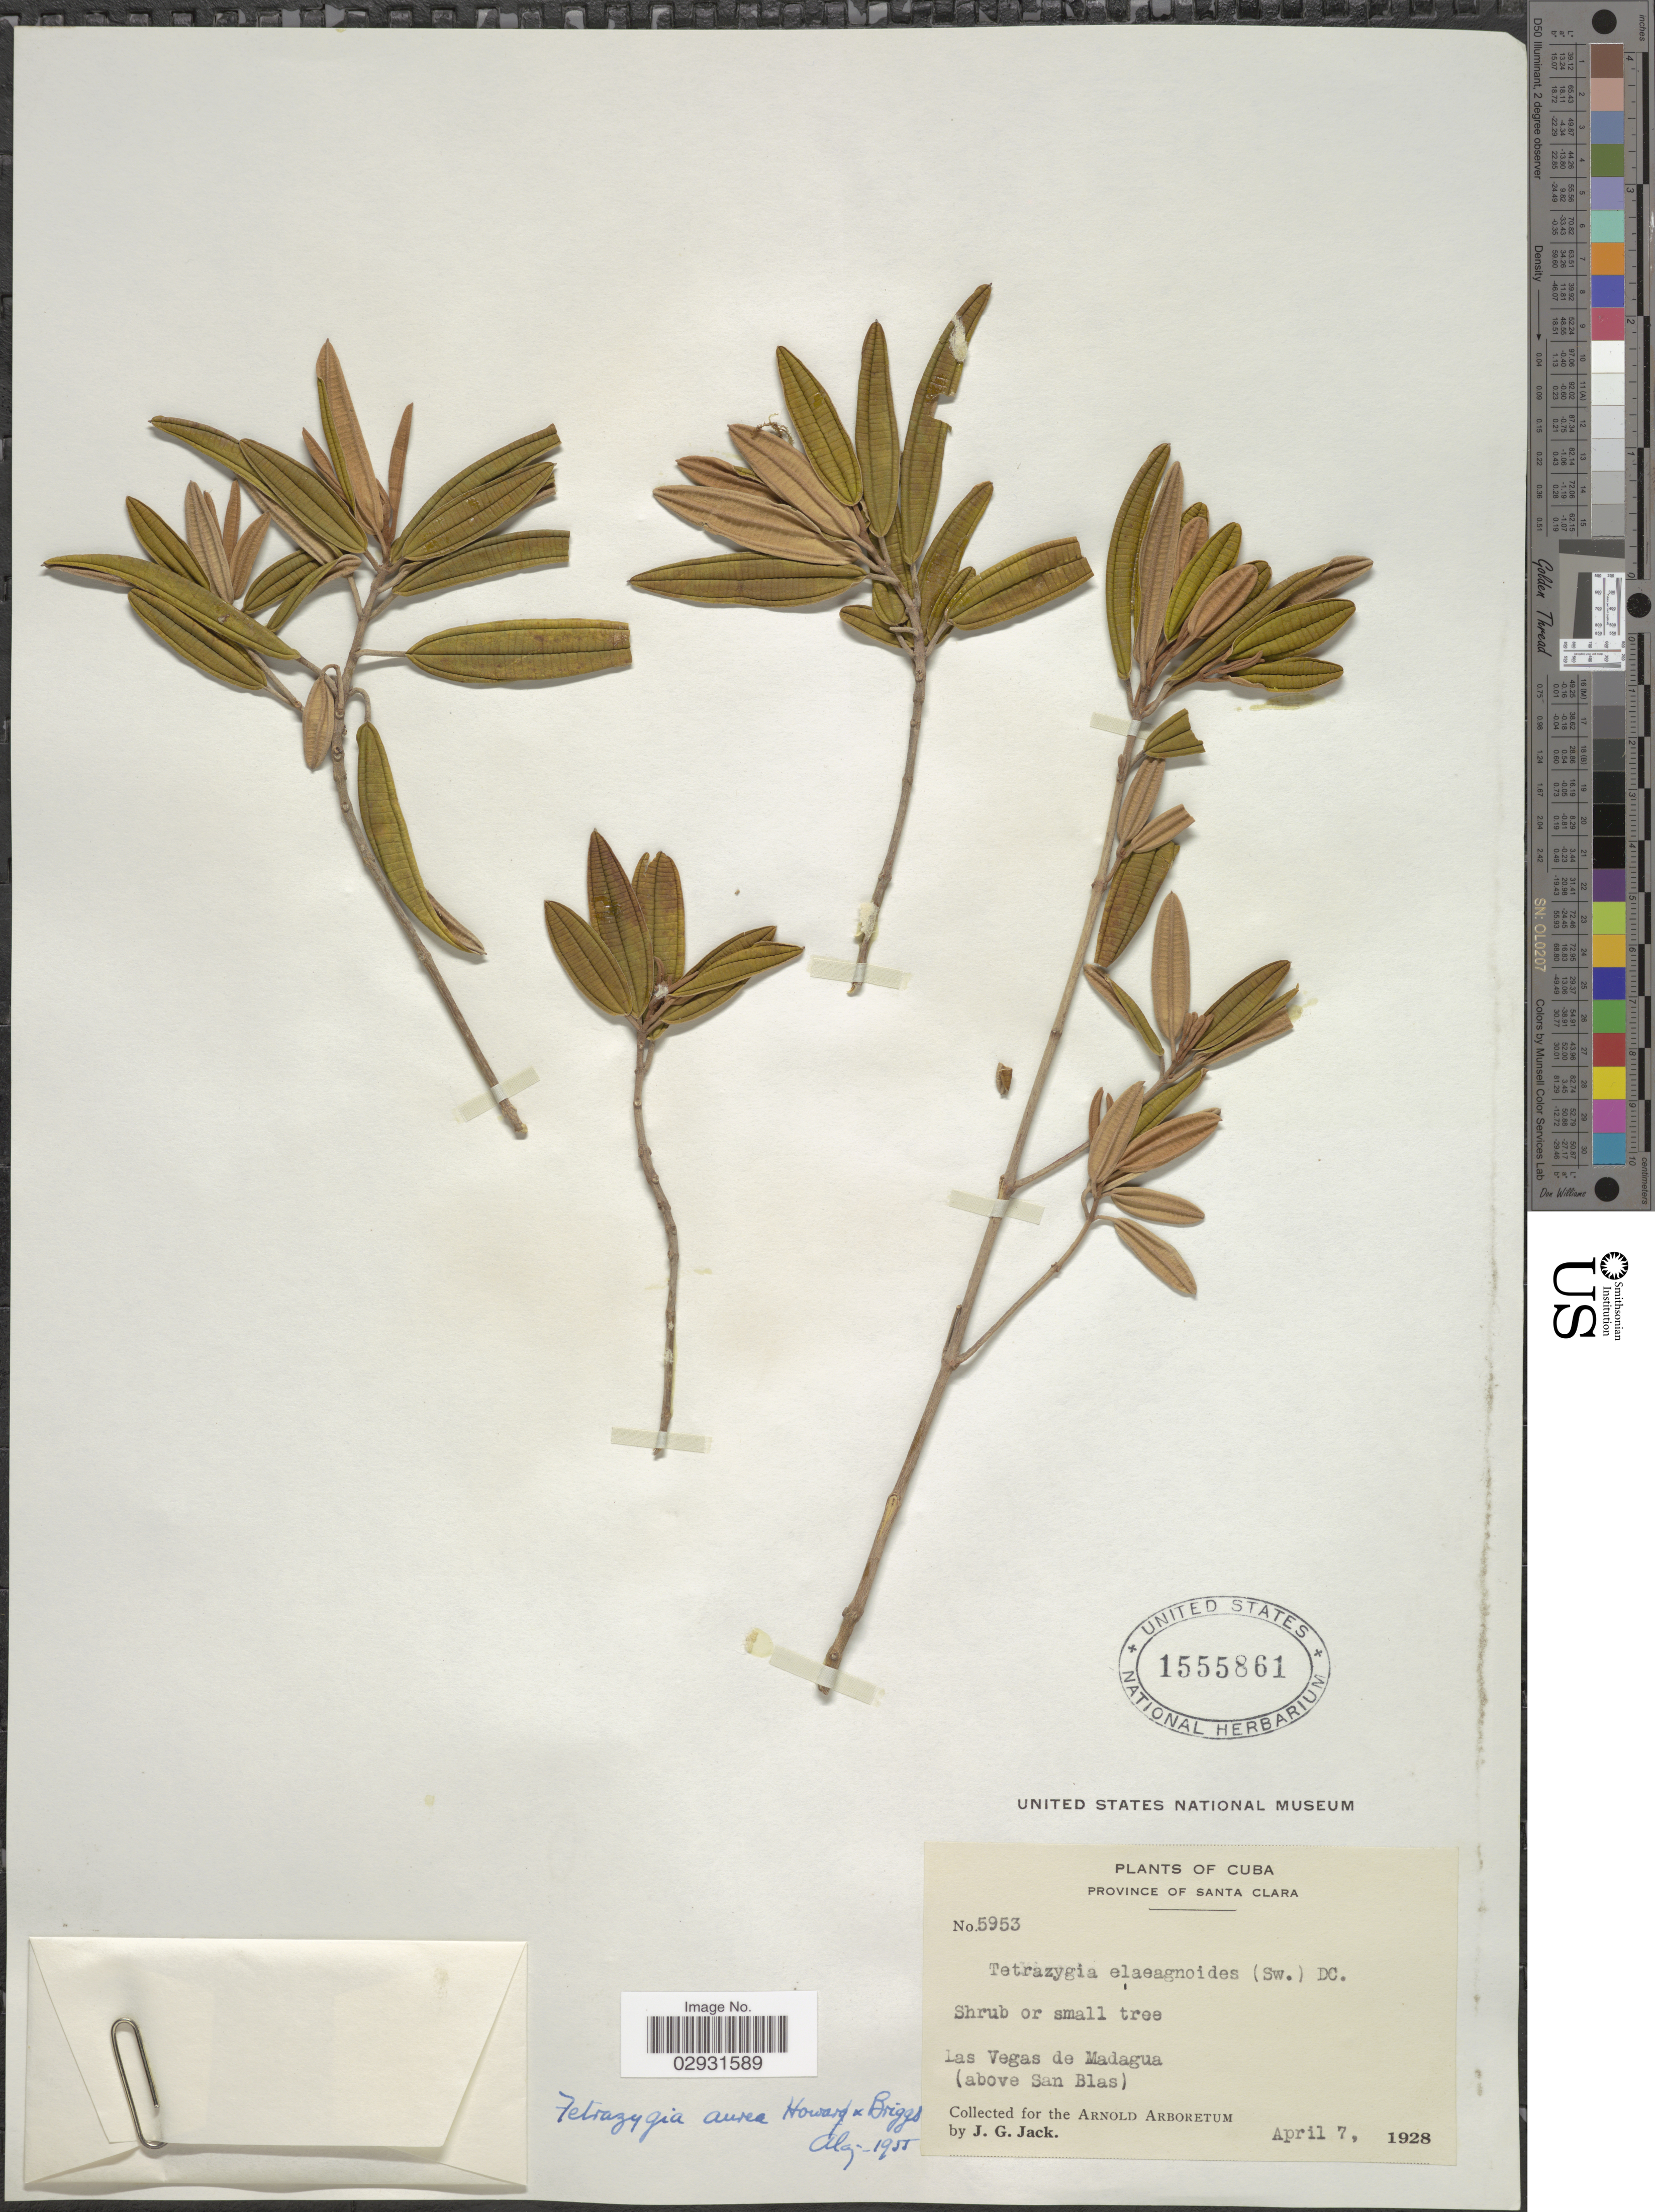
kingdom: Plantae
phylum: Tracheophyta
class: Magnoliopsida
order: Myrtales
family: Melastomataceae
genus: Miconia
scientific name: Miconia aurifolia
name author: Bécquer & Judd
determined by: Judd, Walter S.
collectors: J. G. Jack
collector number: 5953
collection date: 1928-04-07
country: Cuba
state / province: Las Villas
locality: Province of Santa Clara, Las Vegas de Madagua (above San Blas).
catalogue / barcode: US 1555861